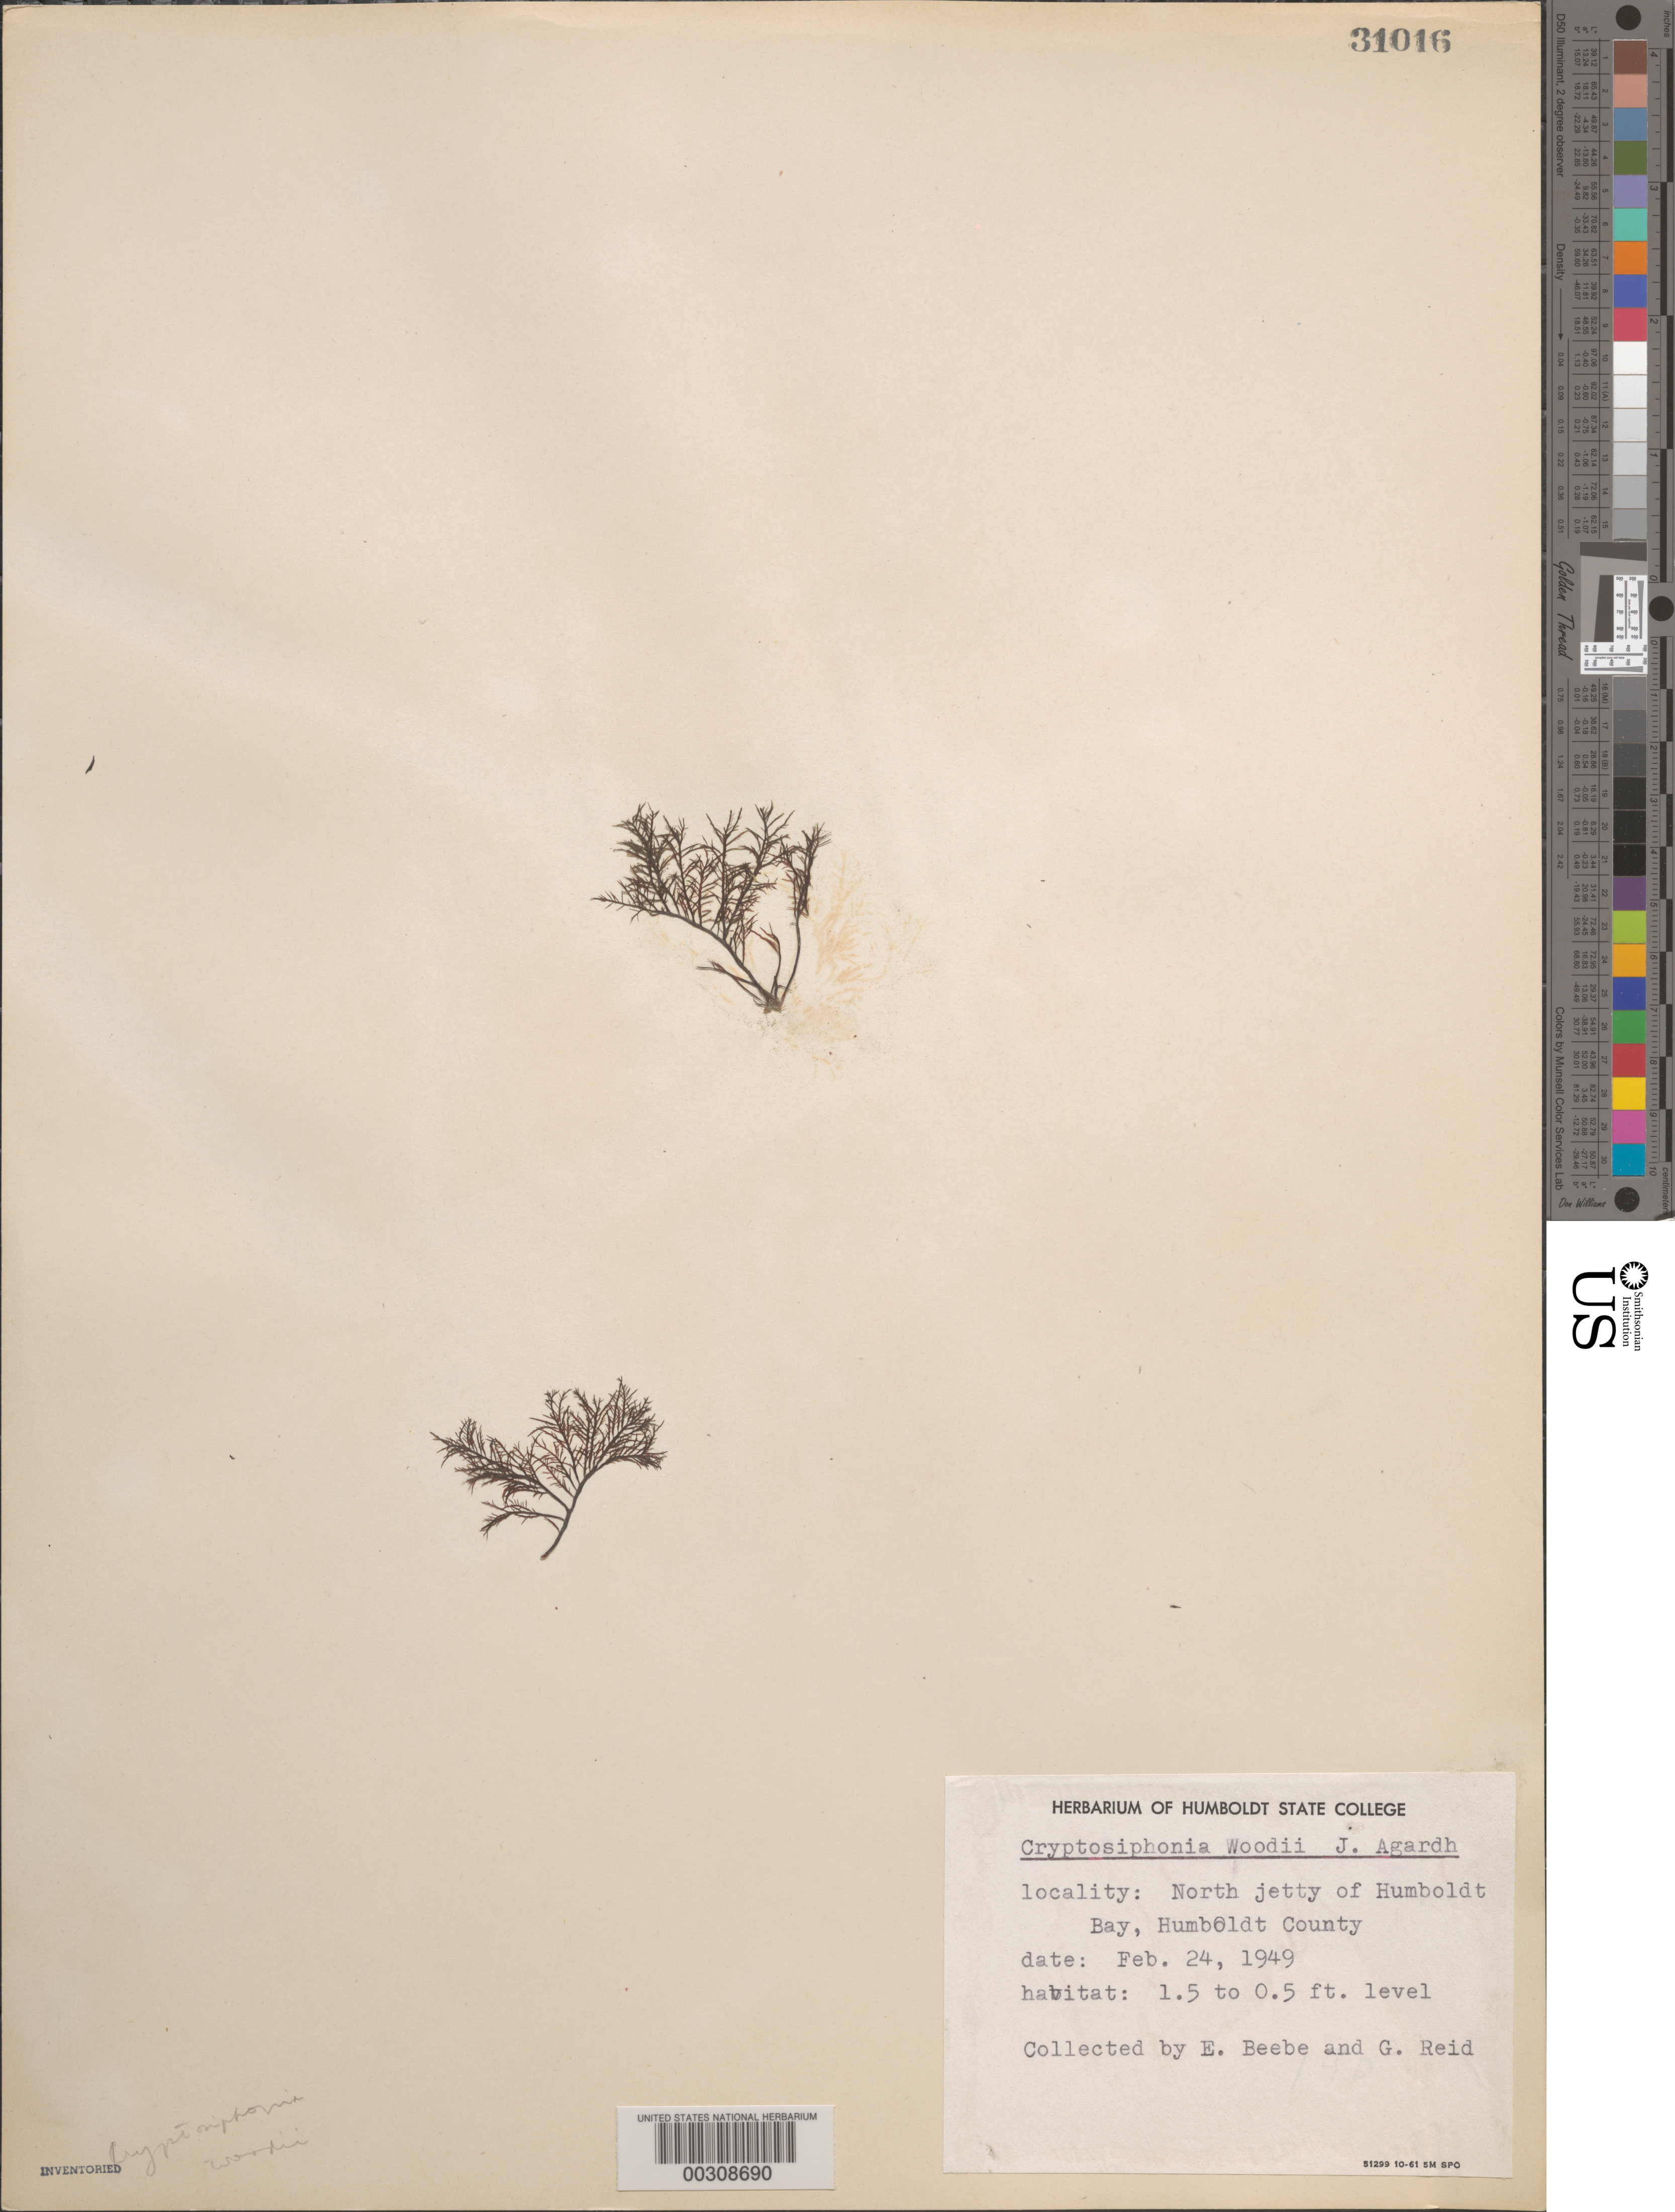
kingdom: Plantae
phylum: Rhodophyta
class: Florideophyceae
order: Gigartinales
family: Dumontiaceae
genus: Cryptosiphonia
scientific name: Cryptosiphonia woodii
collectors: E. Beebe & G. Reid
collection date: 1949-02-24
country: United States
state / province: California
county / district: Humboldt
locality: North jetty of Humboldt bay, Humboldt County.